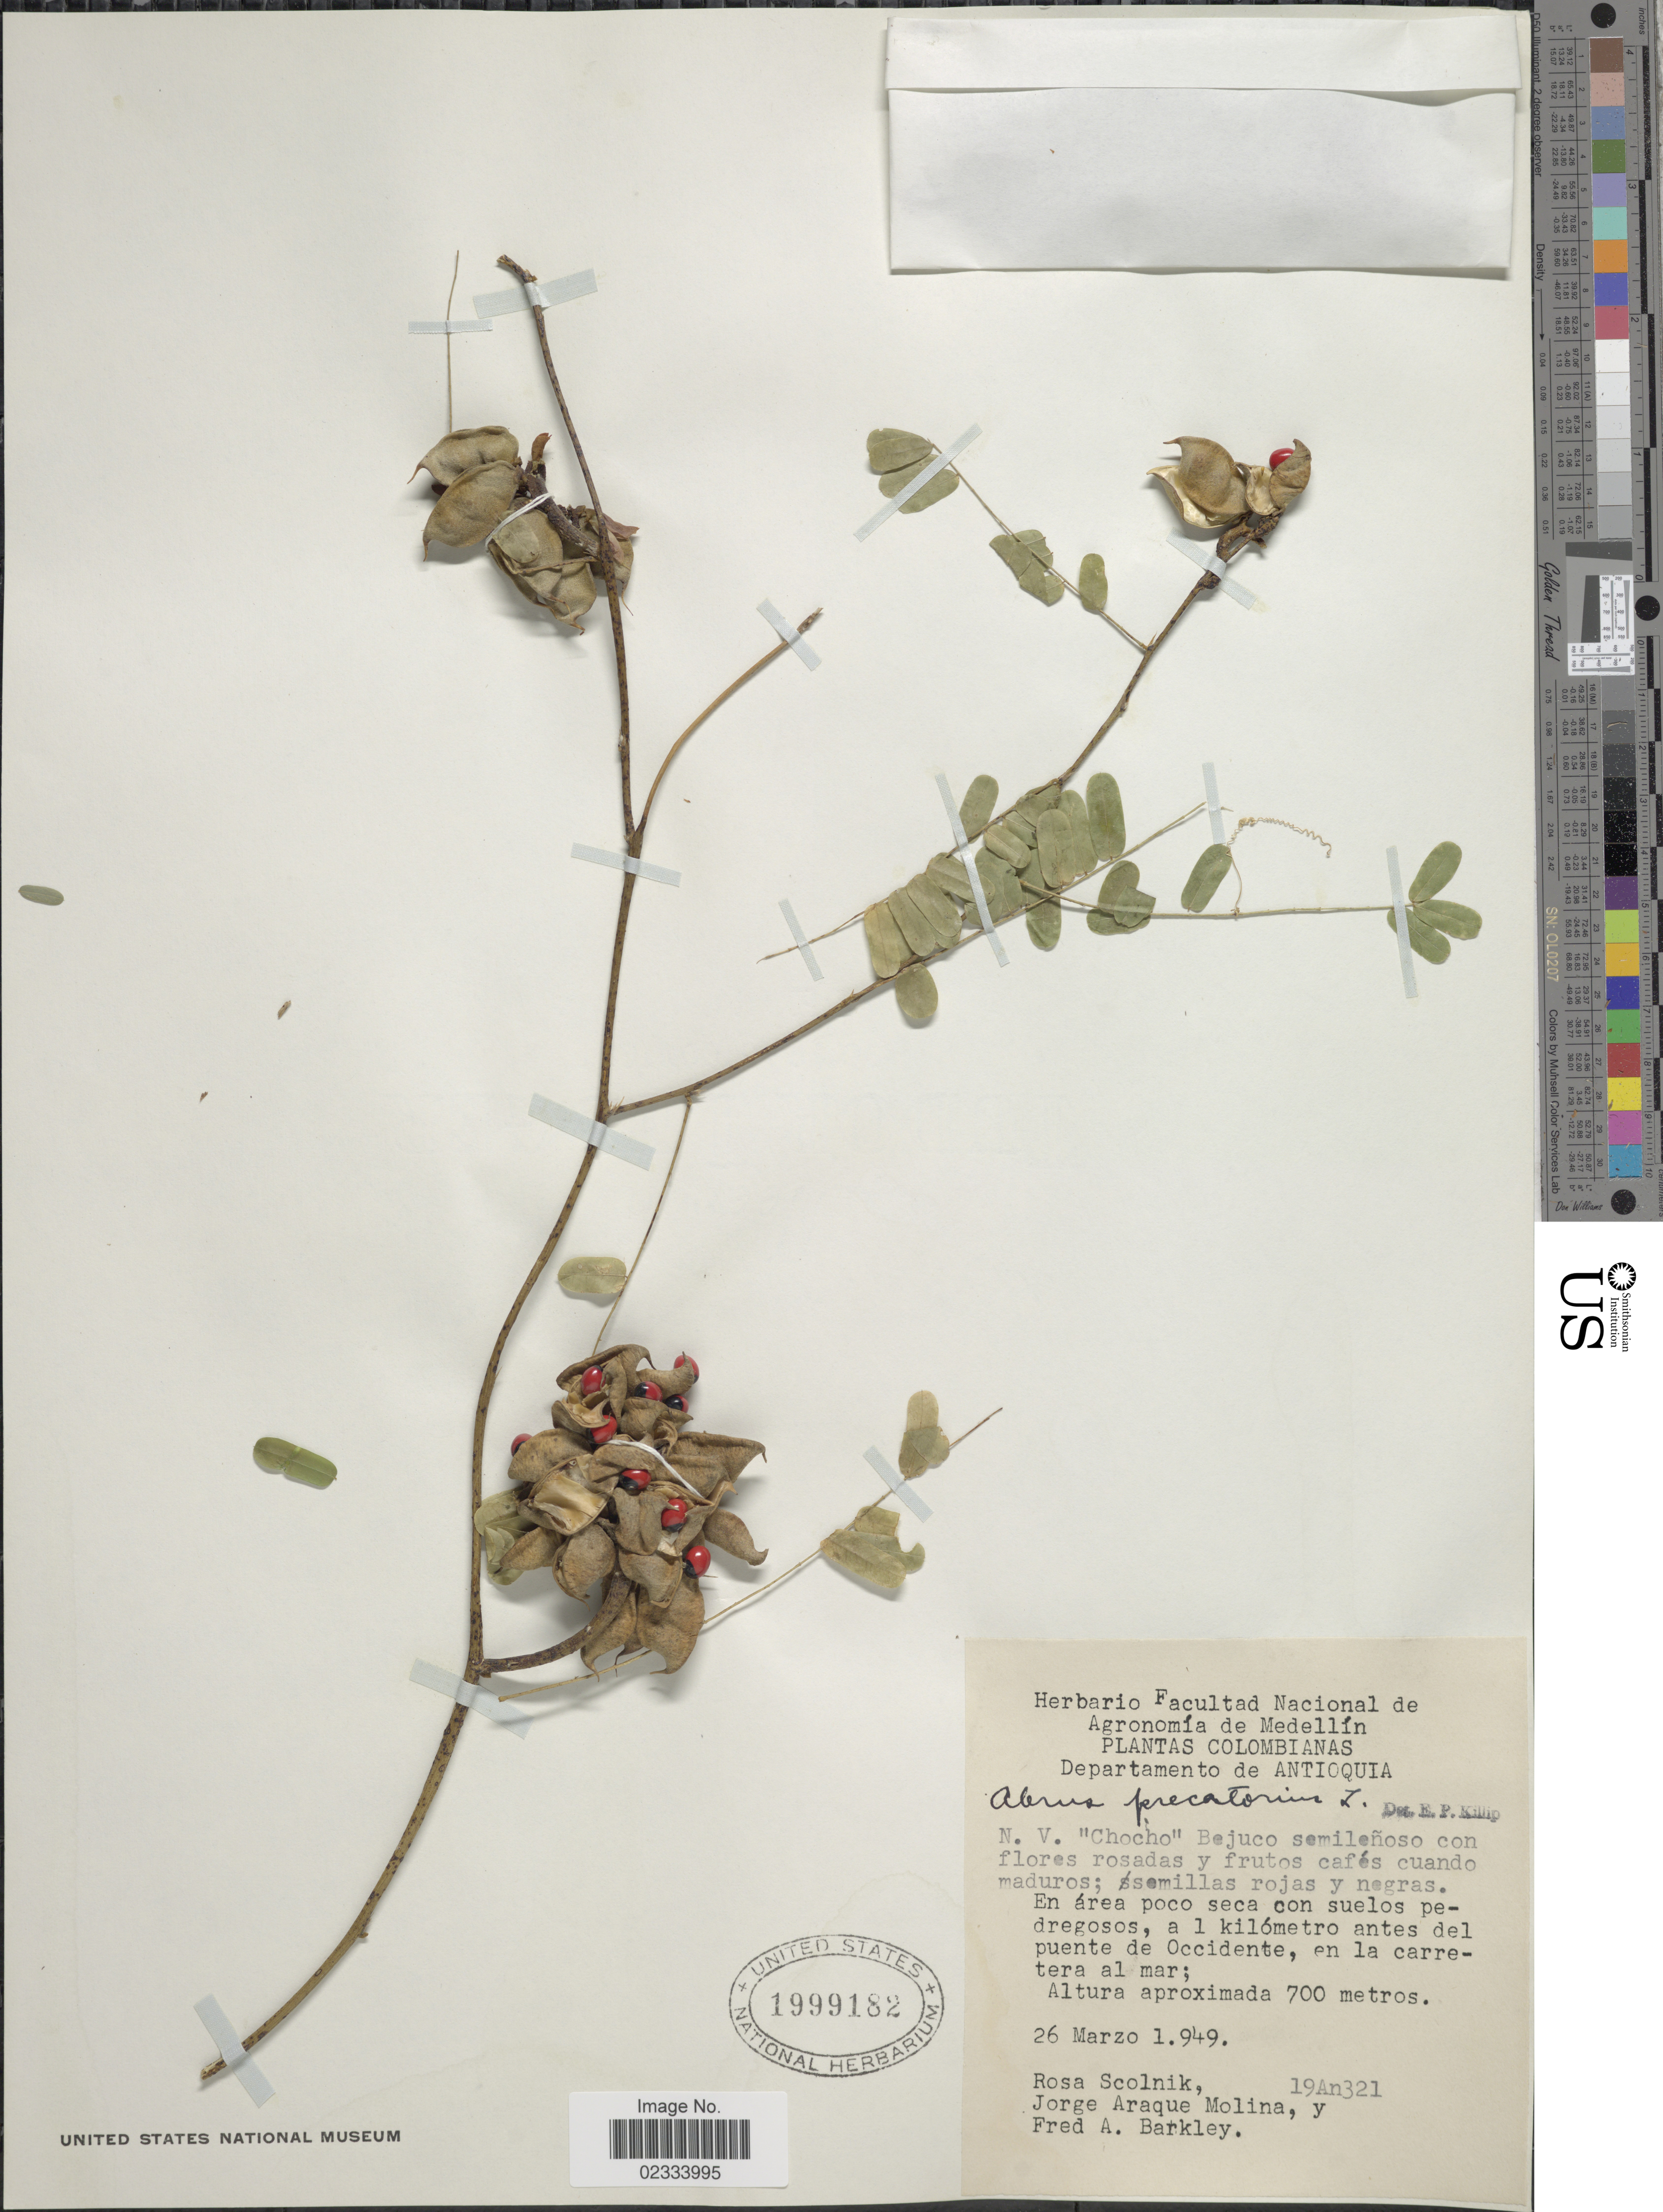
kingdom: Plantae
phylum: Tracheophyta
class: Magnoliopsida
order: Fabales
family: Fabaceae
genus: Abrus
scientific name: Abrus precatorius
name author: L.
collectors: R. Scolnik, J. A. Molina & F. A. Barkley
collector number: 19An321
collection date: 1949-03-26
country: Colombia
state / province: Antioquia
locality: En area poco seca con suelos pedredosos, a 1 kilometro antes del puente de Occidente, en la carretera al mar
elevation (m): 700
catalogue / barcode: US 1999182